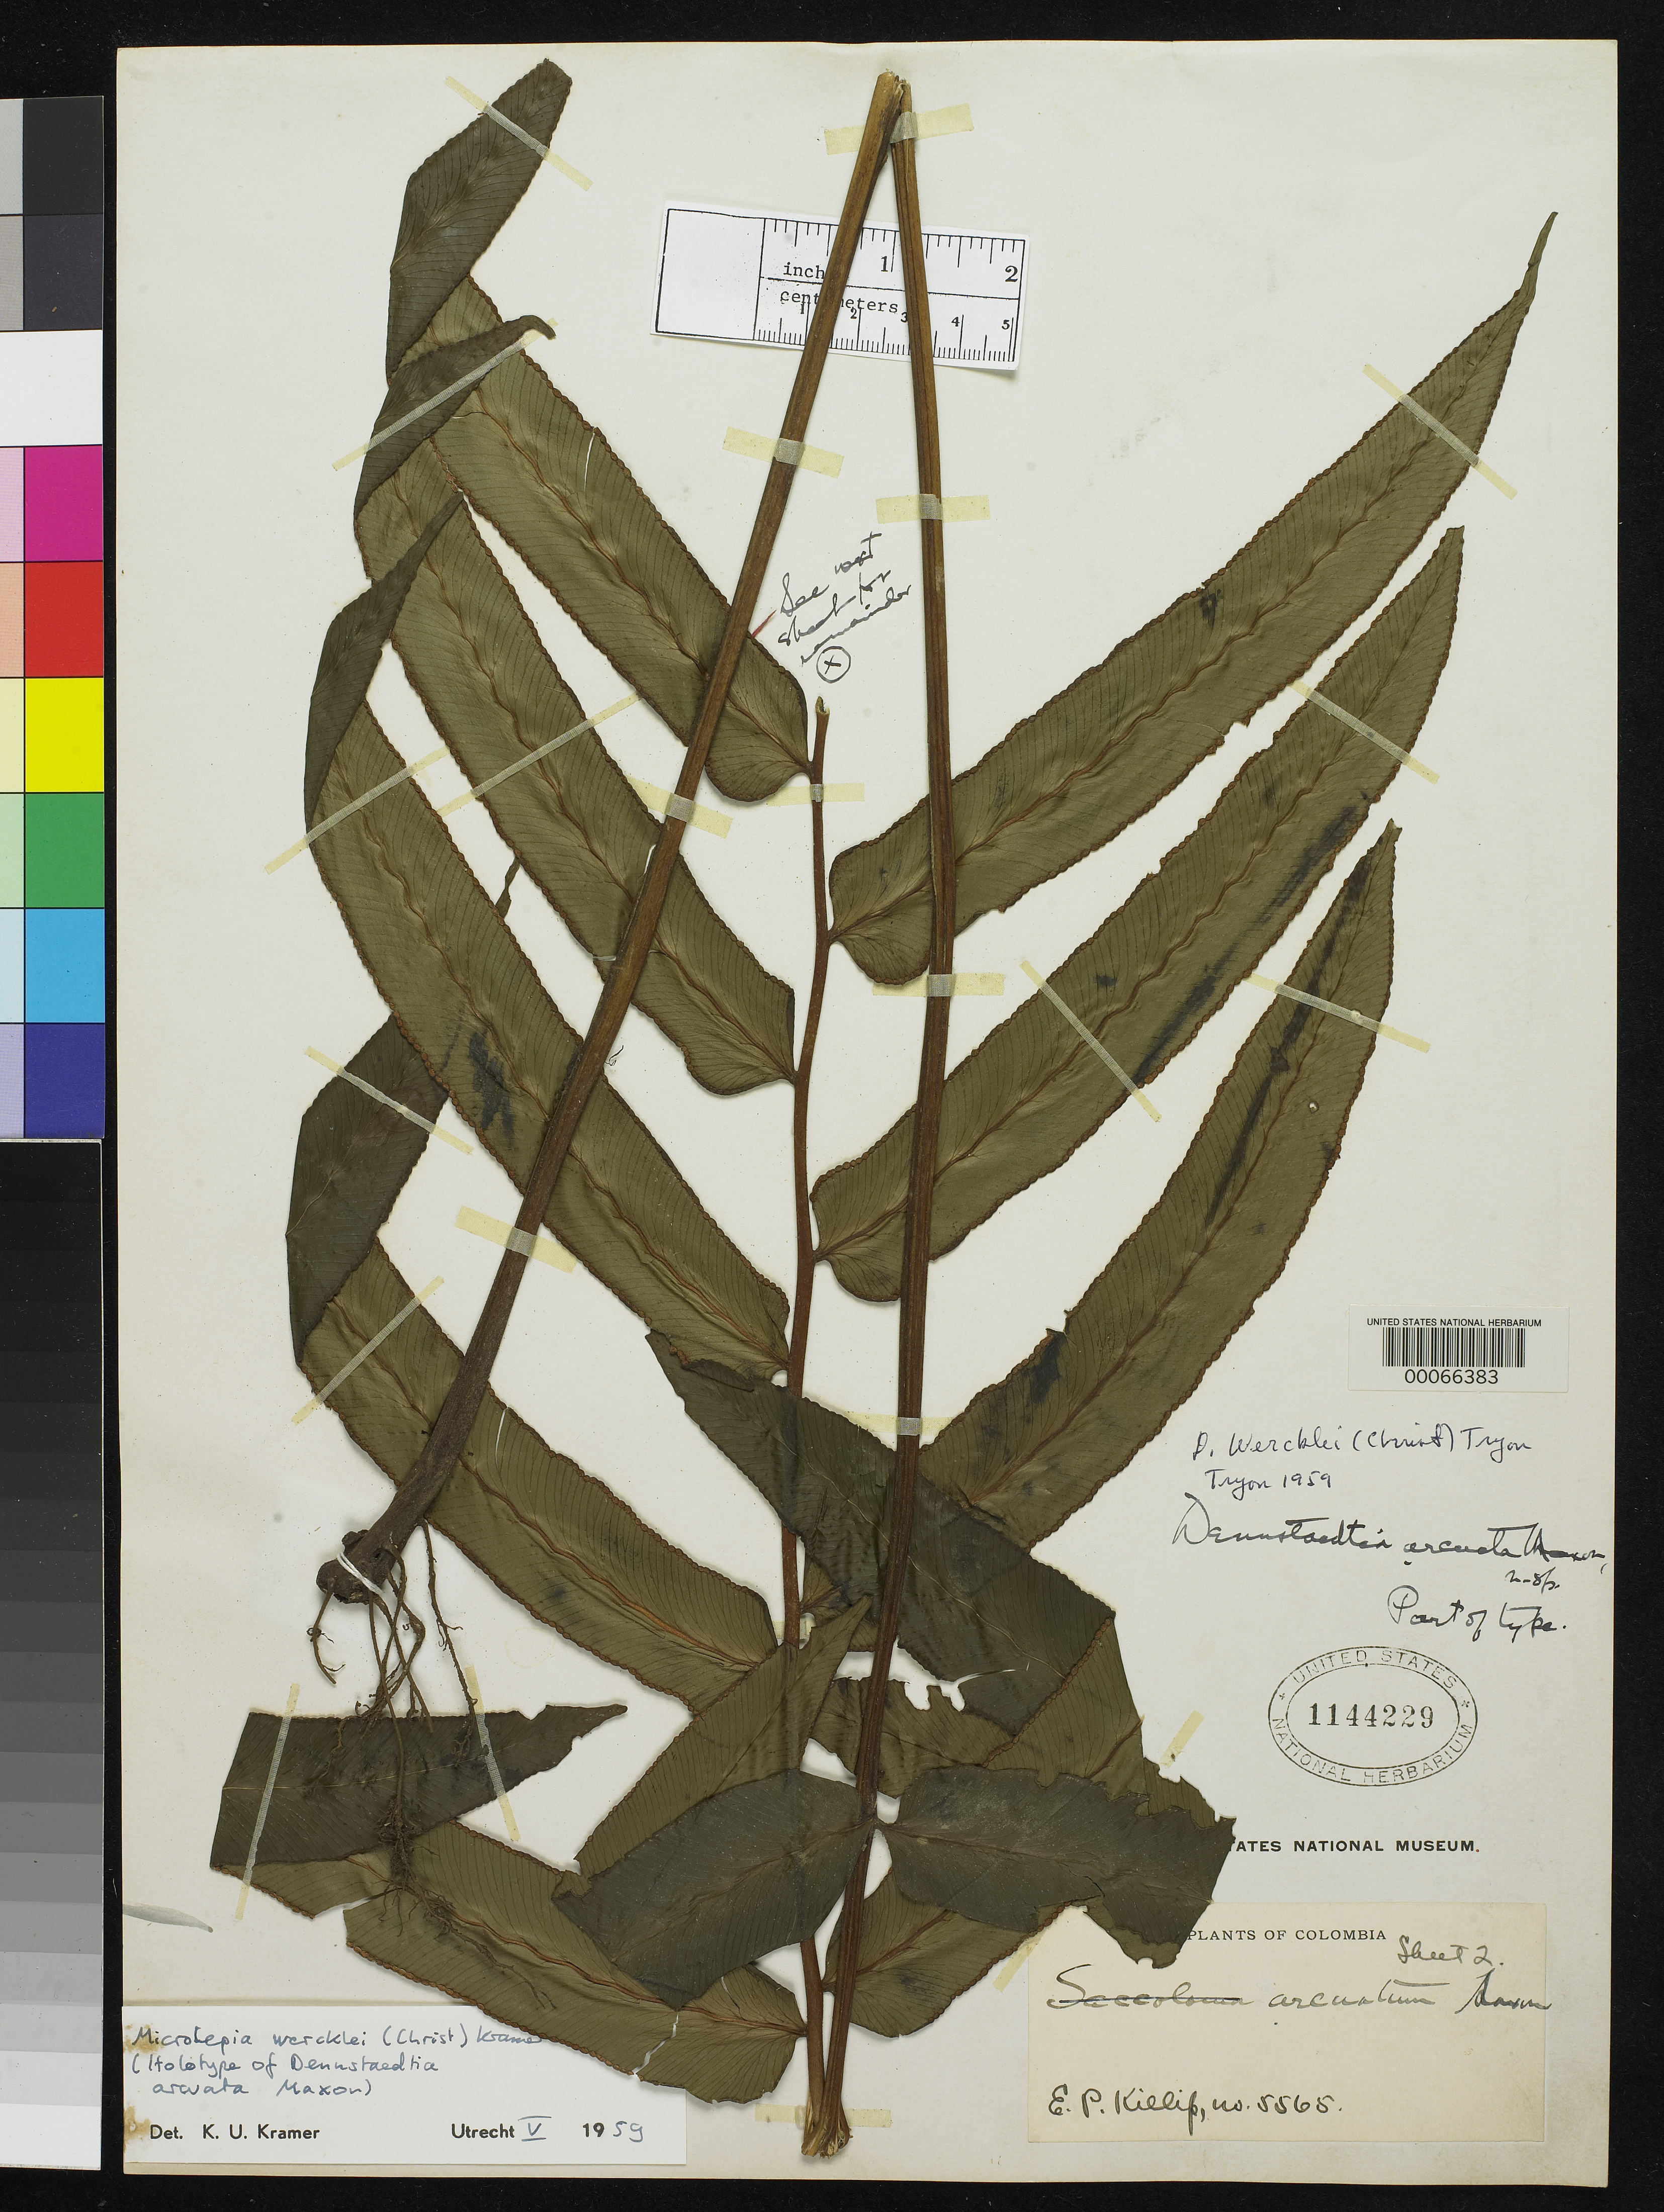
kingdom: Plantae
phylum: Tracheophyta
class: Polypodiopsida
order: Polypodiales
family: Dennstaedtiaceae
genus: Dennstaedtia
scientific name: Dennstaedtia arcuata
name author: Maxon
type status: Holotype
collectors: E. P. Killip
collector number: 5565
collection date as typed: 14 May 1922 to 19 May 1922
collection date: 1922-05-14/1922-05-19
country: Colombia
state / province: Valle del Cauca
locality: La Cumbe, Cordillera Occidental.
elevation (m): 1800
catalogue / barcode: US 1144229